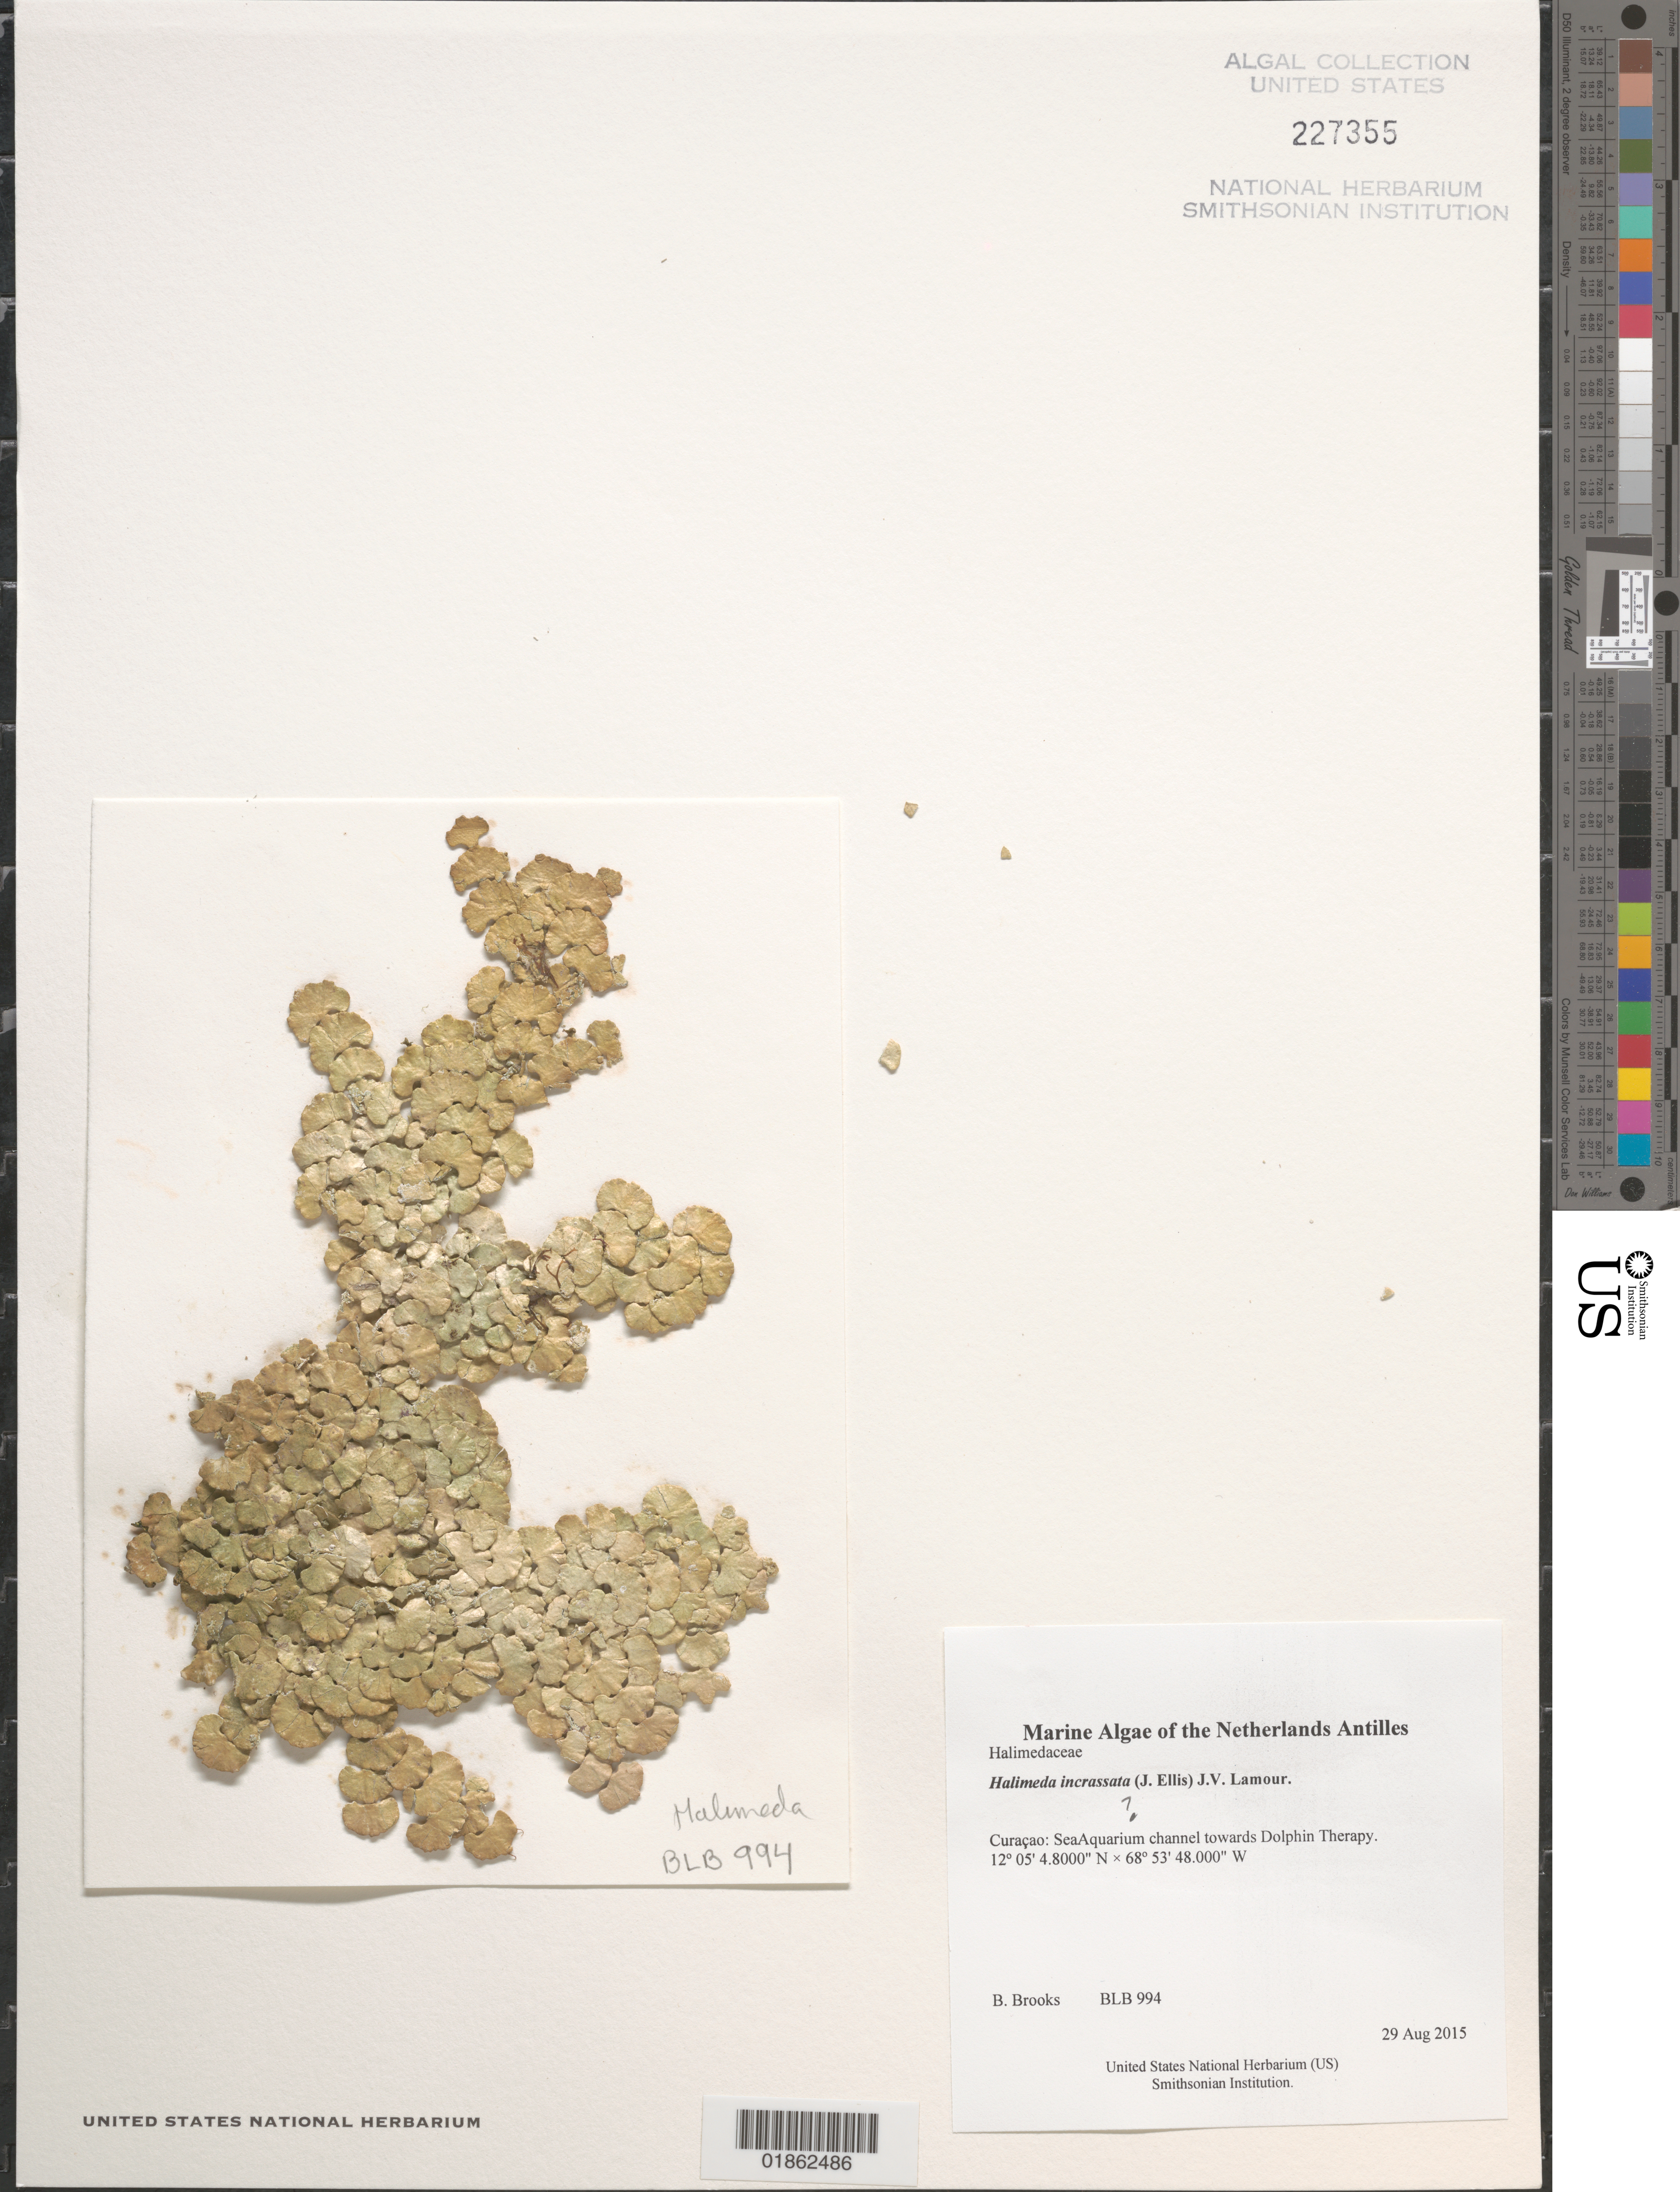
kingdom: Plantae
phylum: Chlorophyta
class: Ulvophyceae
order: Bryopsidales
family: Halimedaceae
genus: Halimeda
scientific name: Halimeda incrassata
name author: (J. Ellis) J.V.Lamouroux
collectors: B. Brooks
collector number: BLB 994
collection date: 2015-08-29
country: Curaçao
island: Curaçao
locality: SeaAquarium channel towards Dolphin Therapy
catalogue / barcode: US 227355